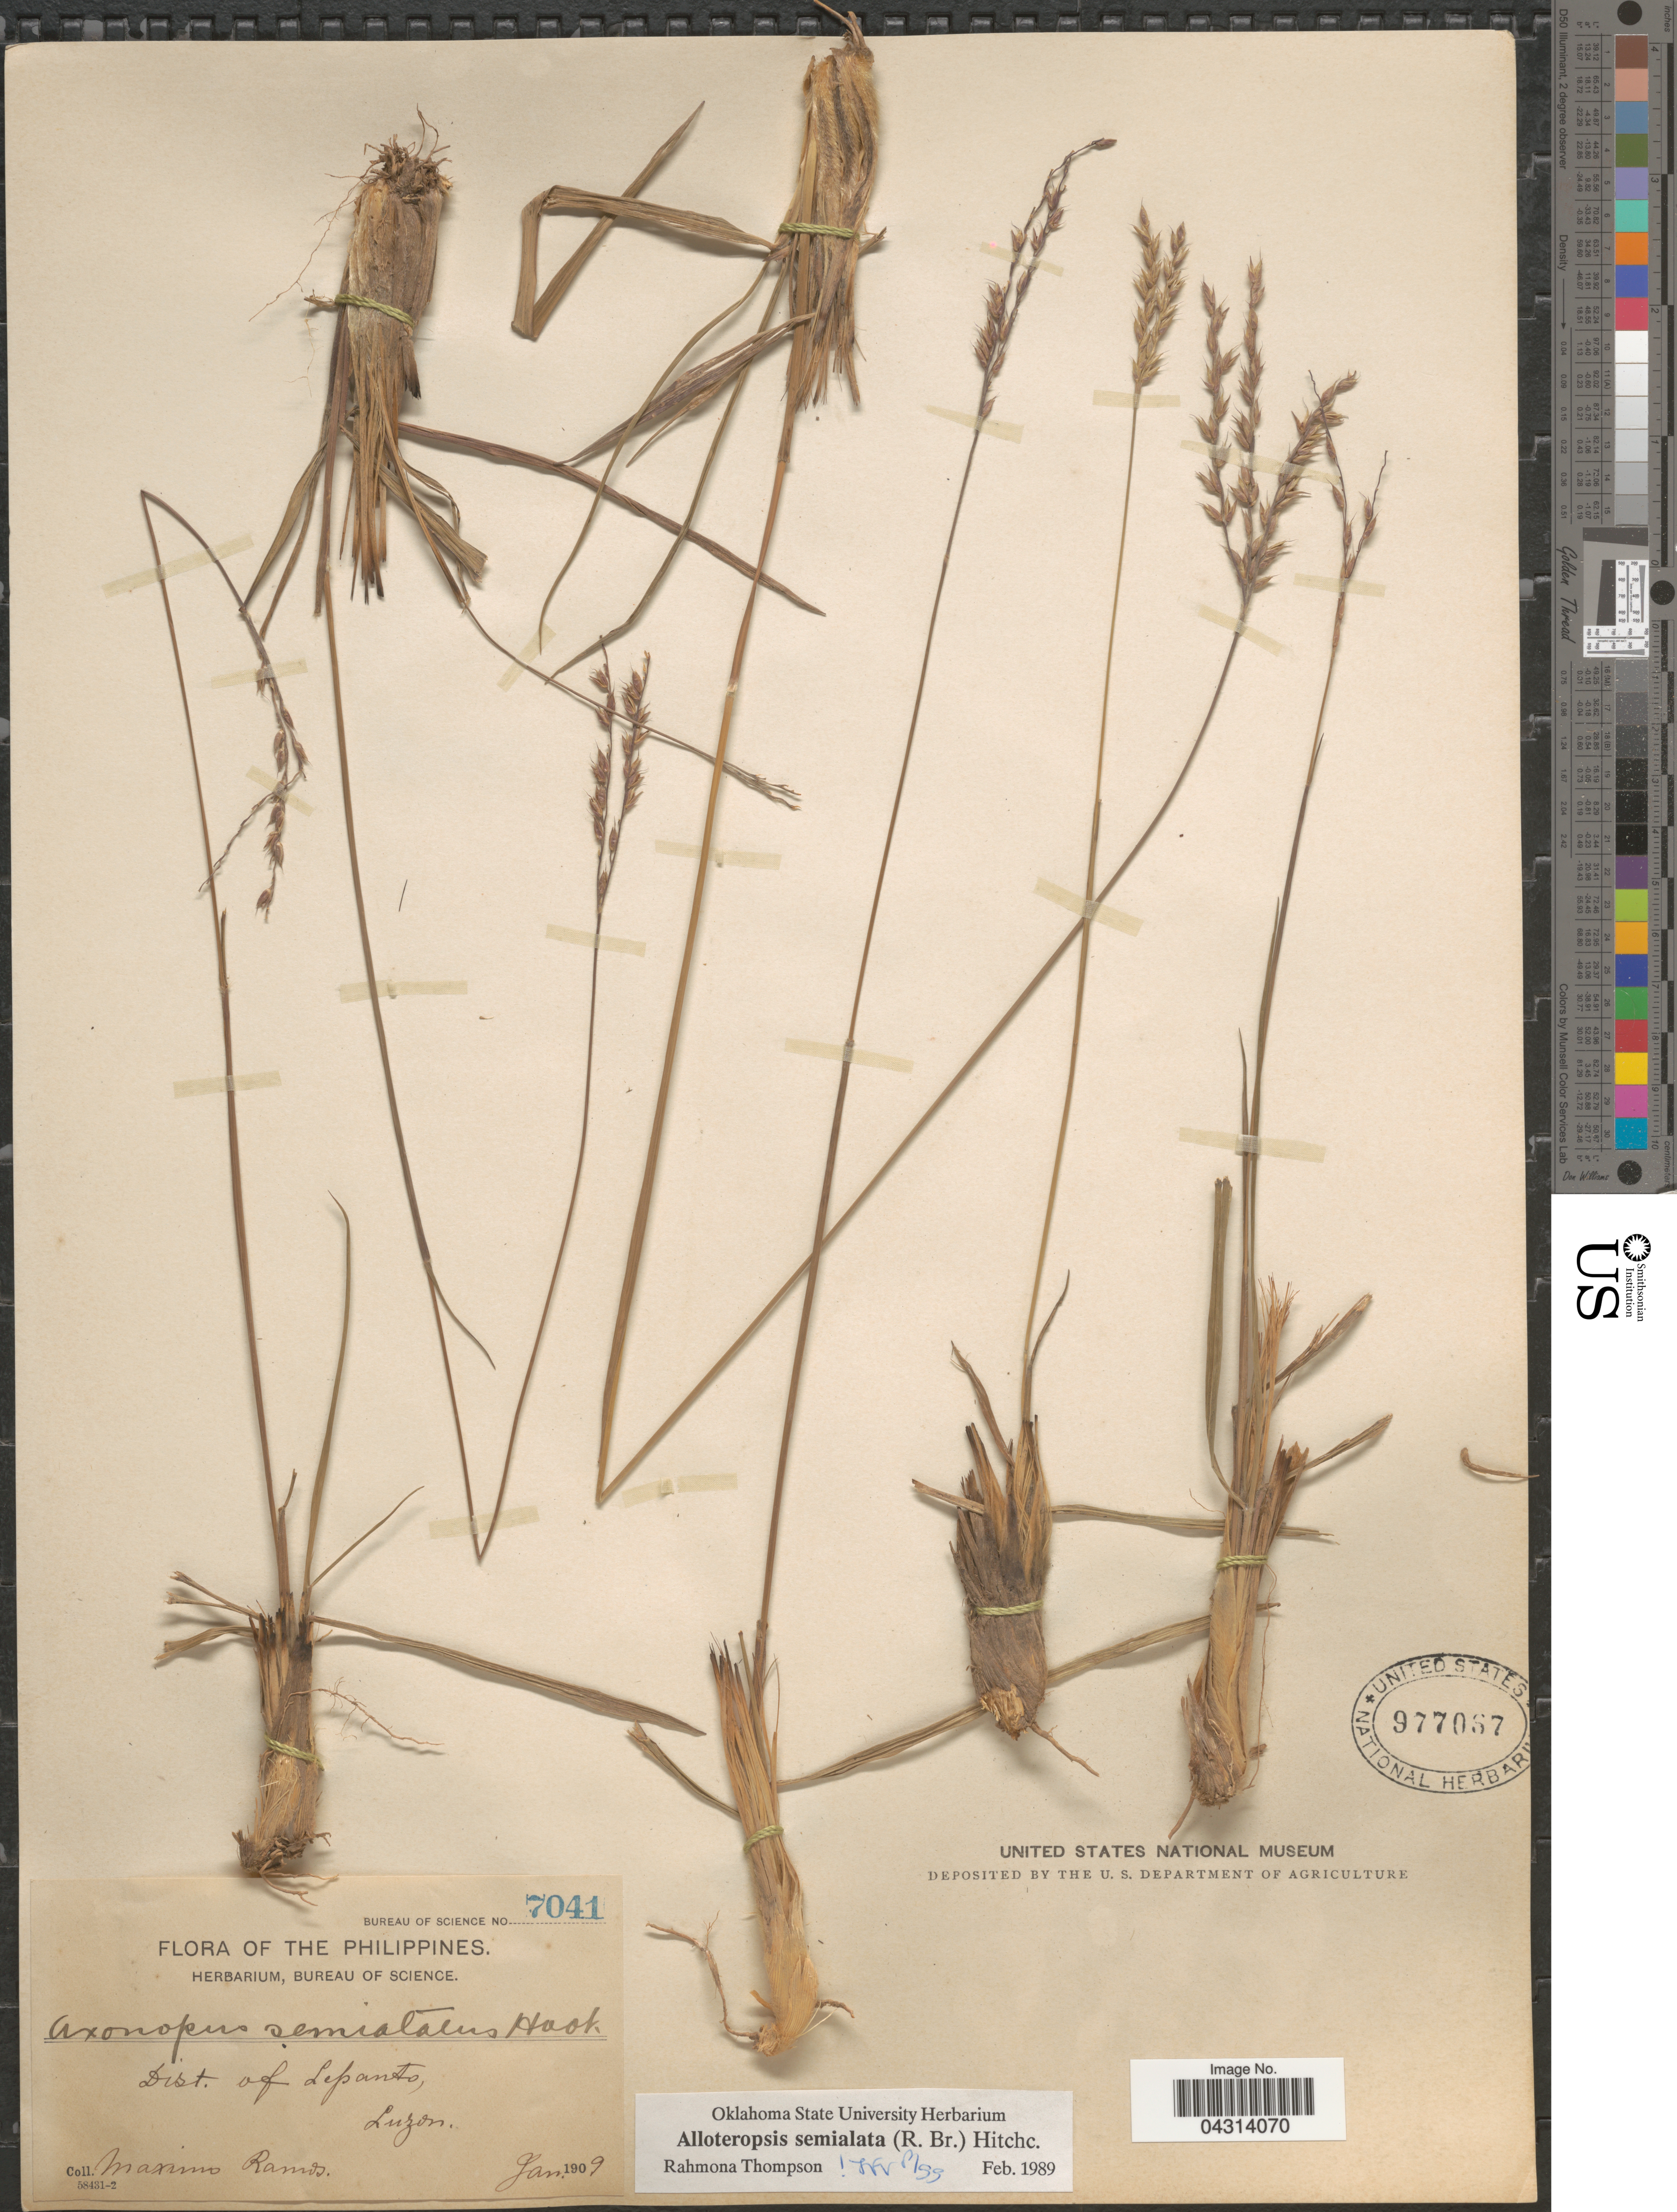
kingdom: Plantae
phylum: Tracheophyta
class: Liliopsida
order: Poales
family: Poaceae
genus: Alloteropsis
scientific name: Alloteropsis semialata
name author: (R. Br.) Hitchc.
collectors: M. Ramos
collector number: Bureau of Science 7041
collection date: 1909-01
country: Philippines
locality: Dist. of Lepanto, Luzon.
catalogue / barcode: US 977087